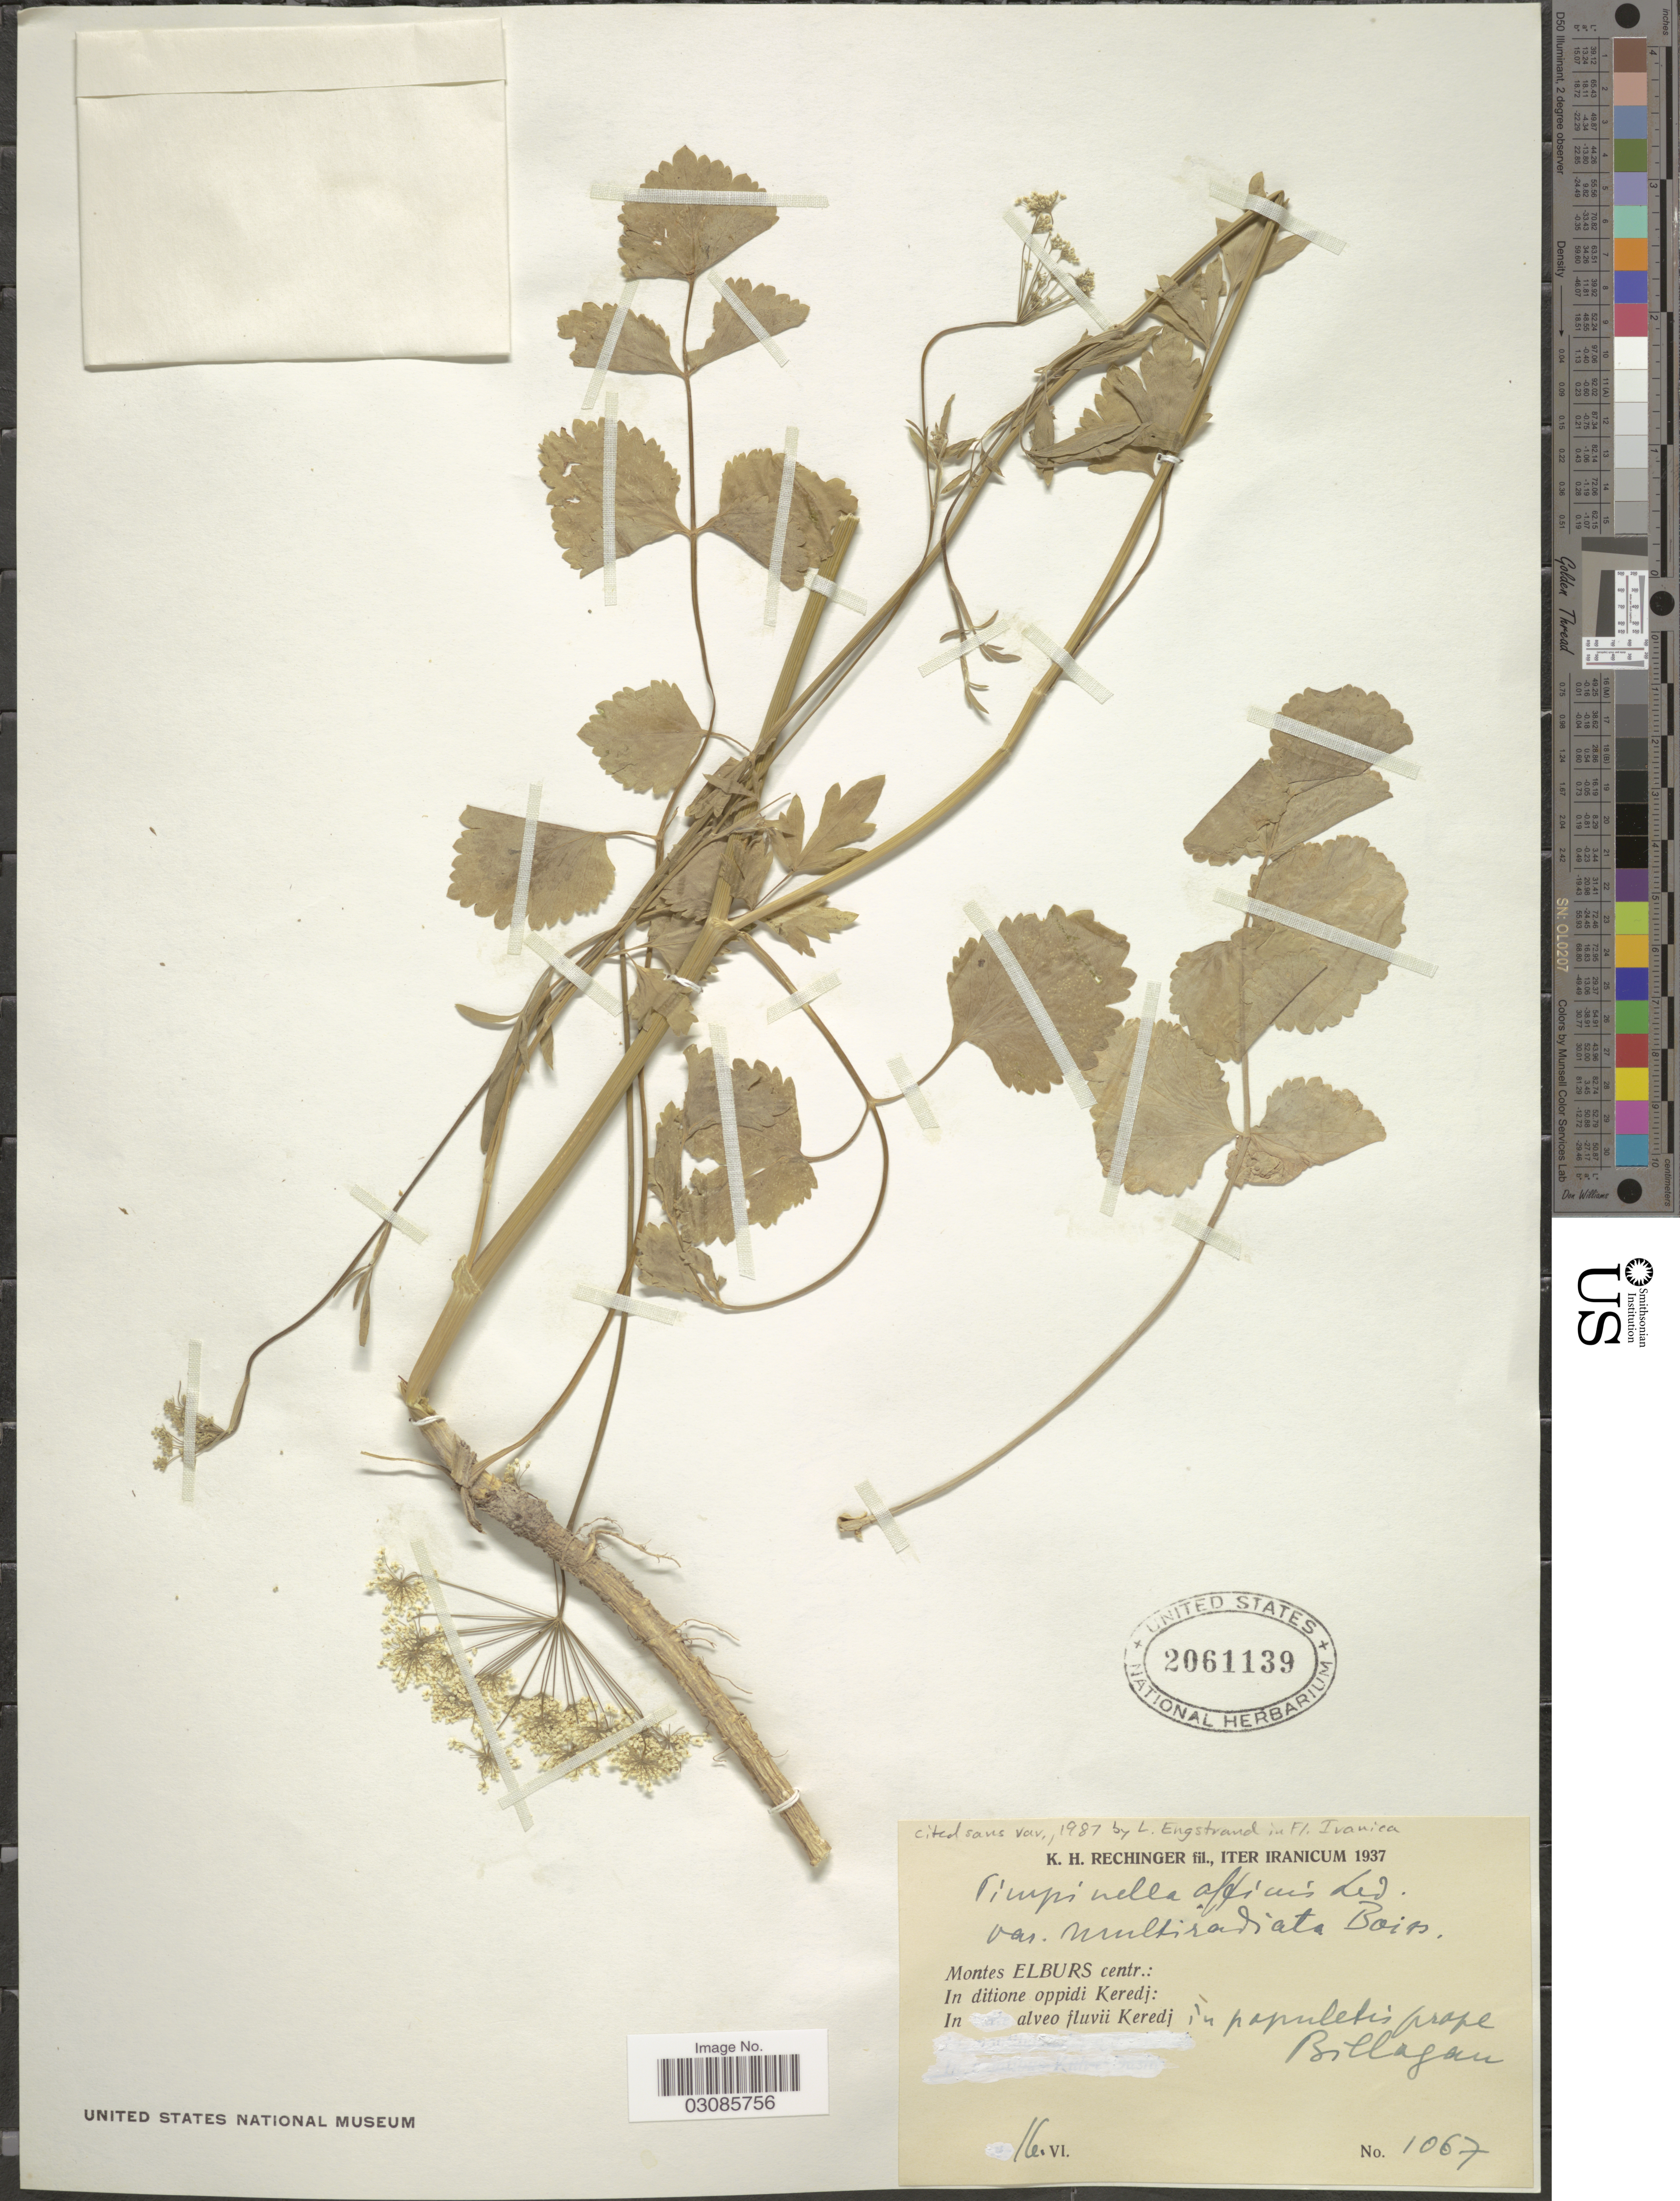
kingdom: Plantae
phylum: Tracheophyta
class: Magnoliopsida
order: Apiales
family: Apiaceae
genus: Pimpinella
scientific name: Pimpinella alpina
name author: Ledeb.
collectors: K. H. Rechinger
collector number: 1067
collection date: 1937-06-11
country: Iran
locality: Montes Elburs centr.: In ditione oppidi Keredj: In alveo fluvii Keredj in papuletis prope Billagan [interpreted].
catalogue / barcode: US 2061139